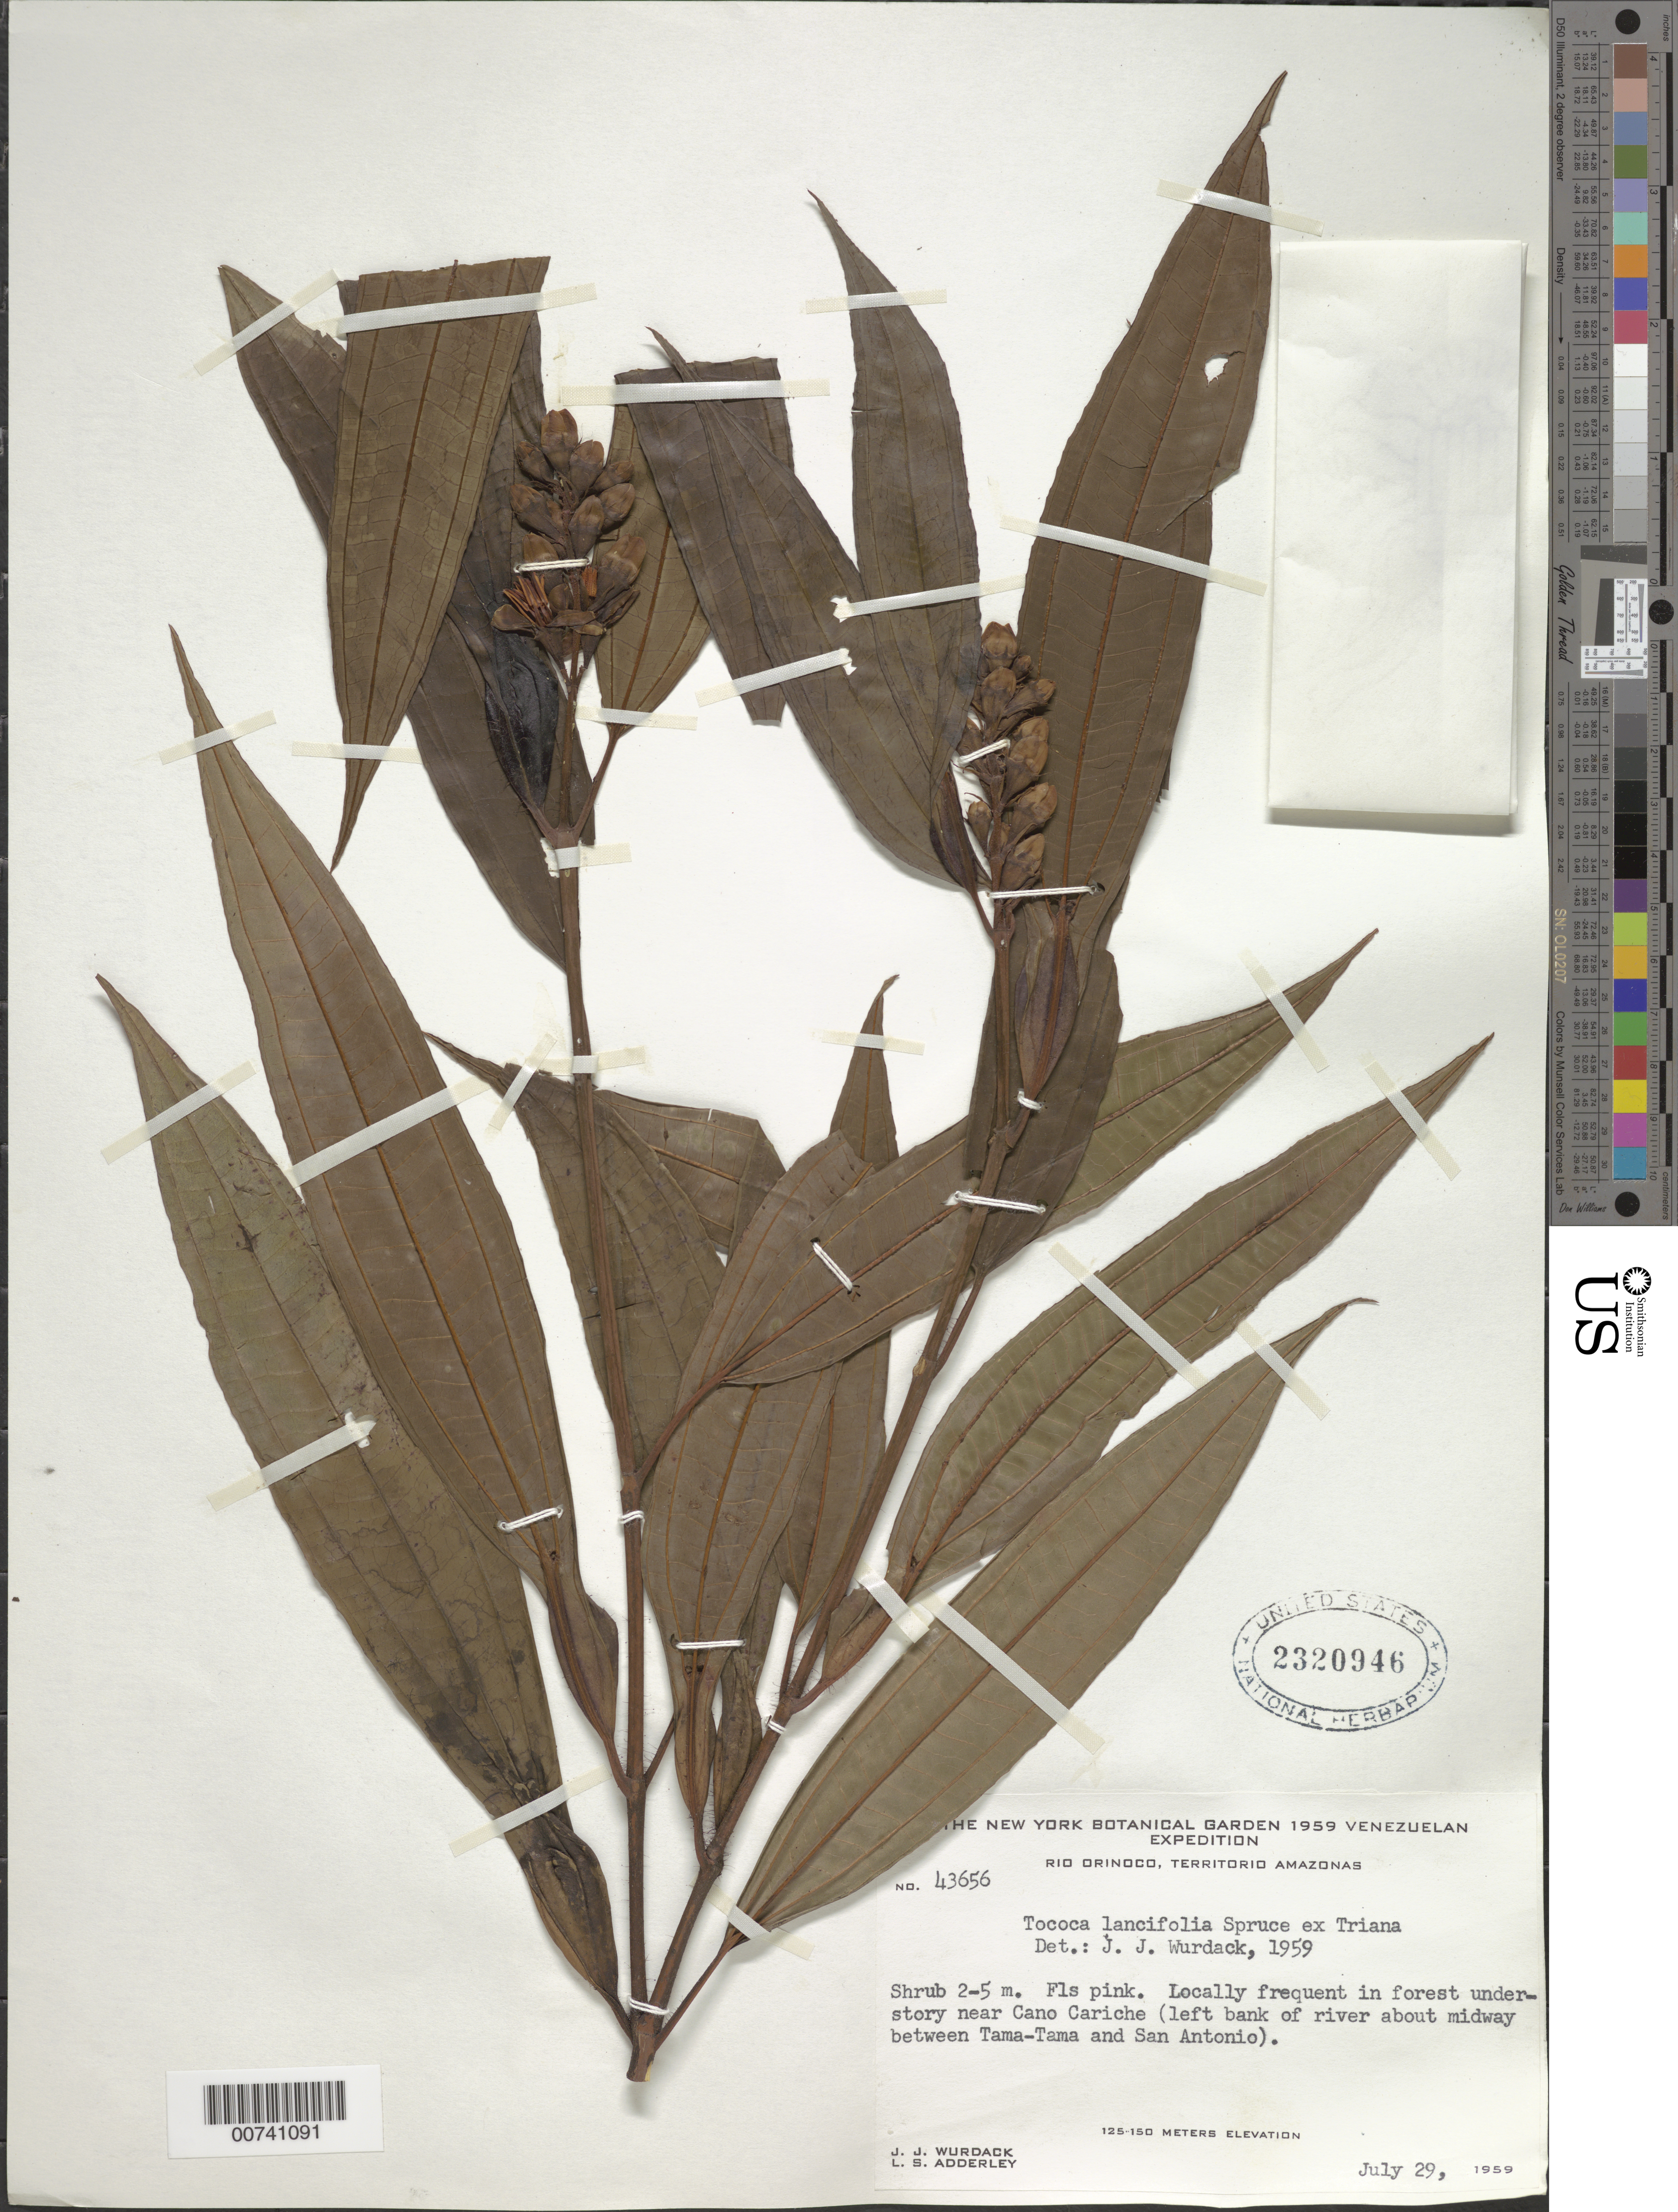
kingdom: Plantae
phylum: Tracheophyta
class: Magnoliopsida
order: Myrtales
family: Melastomataceae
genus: Tococa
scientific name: Tococa lancifolia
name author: Spruce ex Triana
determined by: Wurdack, John J., (US), US (UNITED STATES)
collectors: J. J. Wurdack & L. S. Adderley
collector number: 43656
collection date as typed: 28-Jul-59 to 29-Jul-59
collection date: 1959-07-28/1959-07-29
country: Venezuela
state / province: Amazonas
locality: Cerro Cariche; Río Orinoco, left bank; 1/2 way between Tama Tama and San Antonio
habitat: Forest understory near Cano Cariche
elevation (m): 125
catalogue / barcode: US 2320946